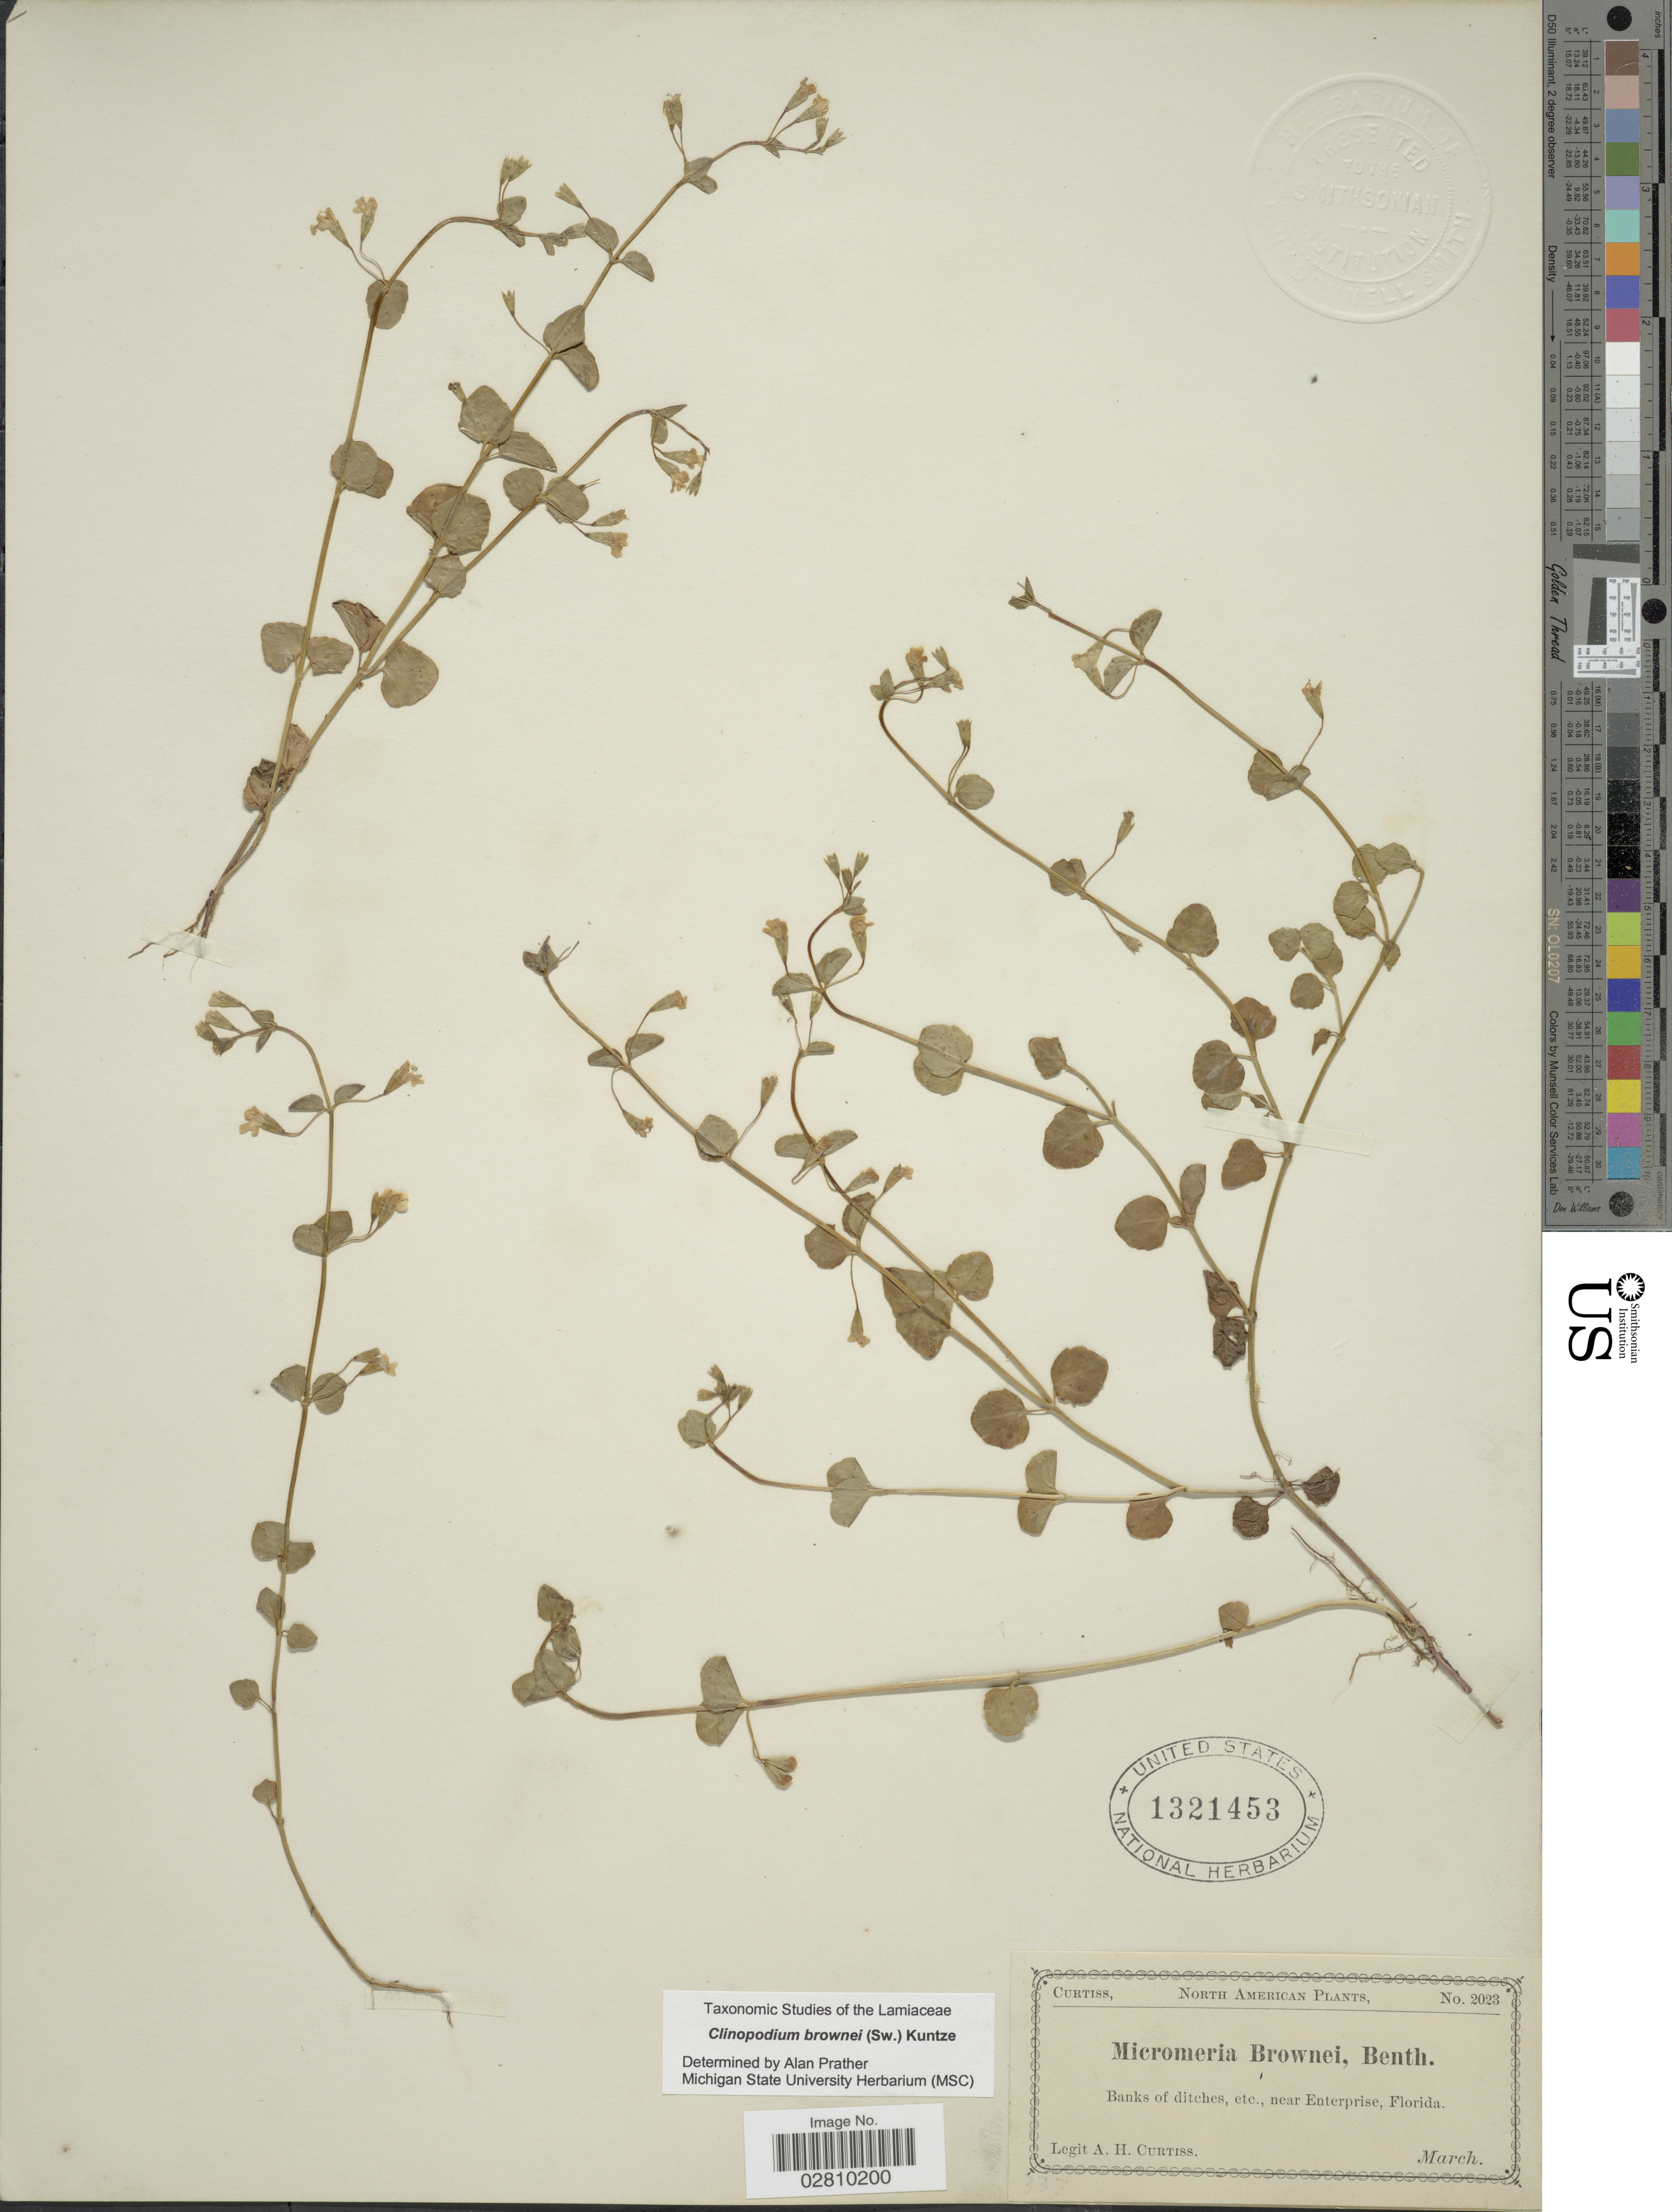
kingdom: Plantae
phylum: Tracheophyta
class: Magnoliopsida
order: Lamiales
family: Lamiaceae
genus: Clinopodium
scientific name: Clinopodium brownei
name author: (Sw.) Kuntze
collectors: A. H. Curtiss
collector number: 2023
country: United States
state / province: Florida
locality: Banks of ditches, etc., near Enterprise.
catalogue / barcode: US 1321453